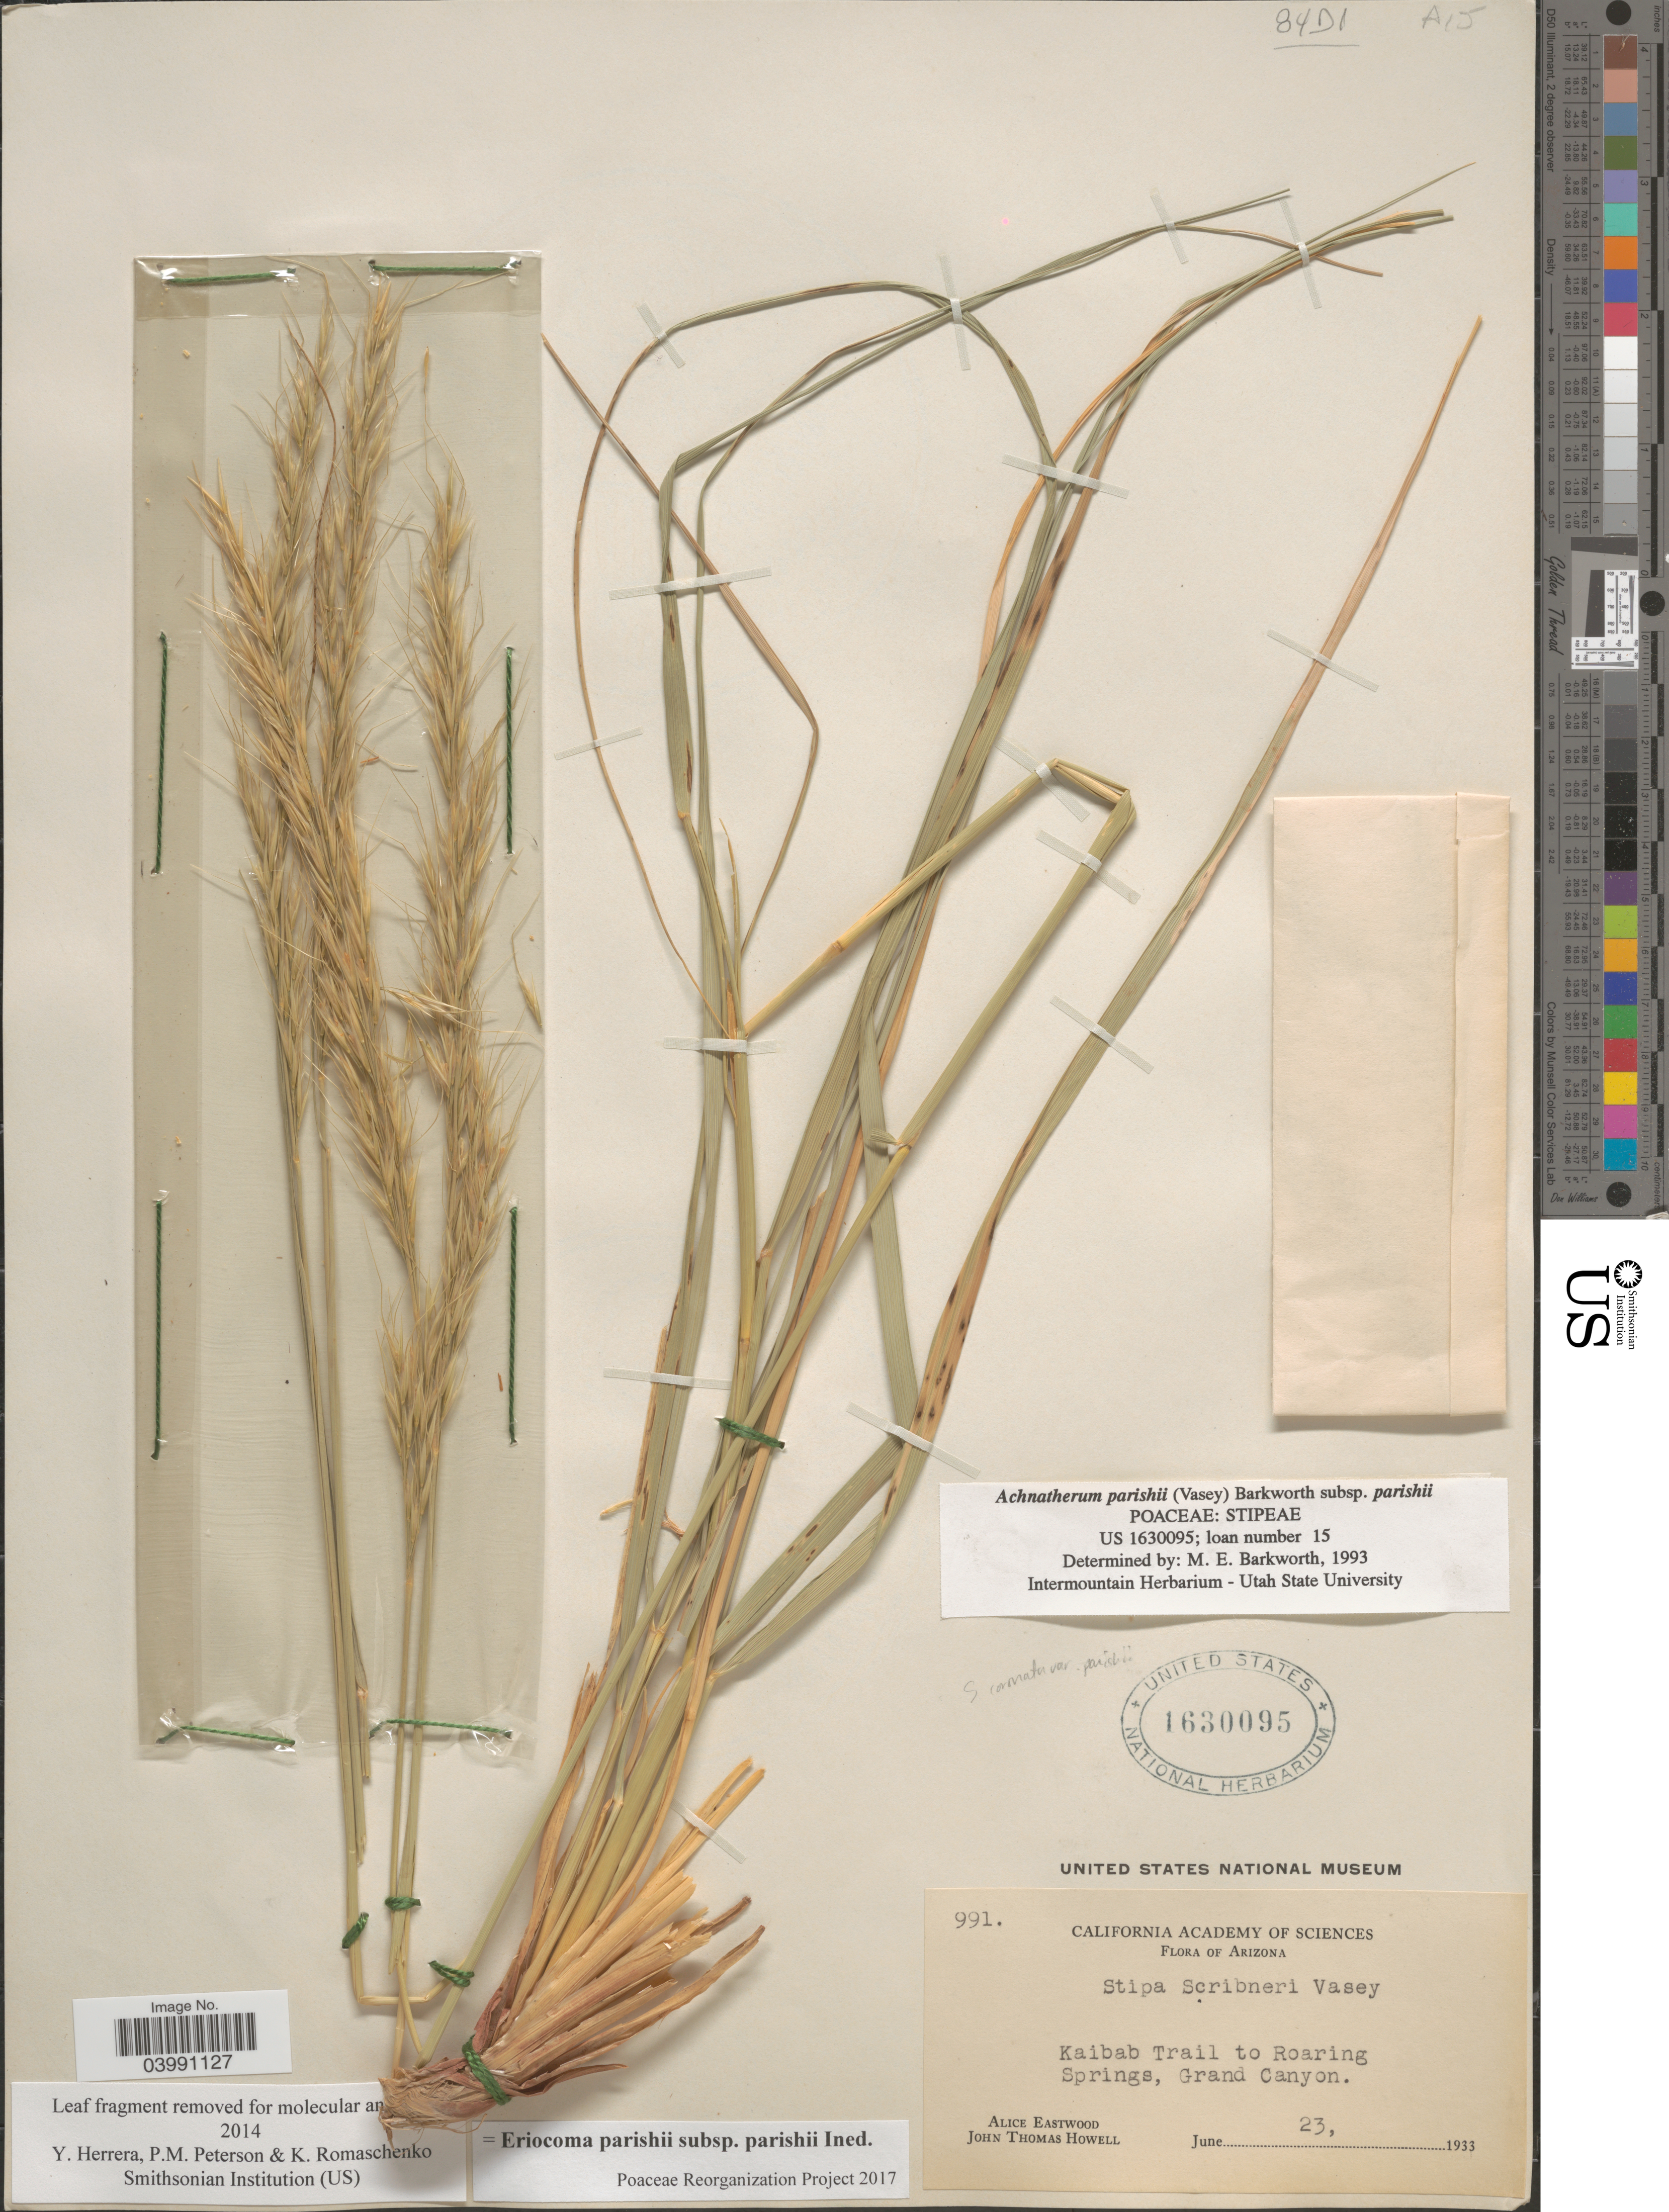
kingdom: Plantae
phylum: Tracheophyta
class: Liliopsida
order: Poales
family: Poaceae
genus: Eriocoma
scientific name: Eriocoma parishii subsp. parishii ined.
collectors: A. Eastwood & J. T. Howell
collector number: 991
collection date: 1933-06-23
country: United States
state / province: Arizona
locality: Kaibab Trail to Roaring Springs, Grand Canyon.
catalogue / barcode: US 1630095